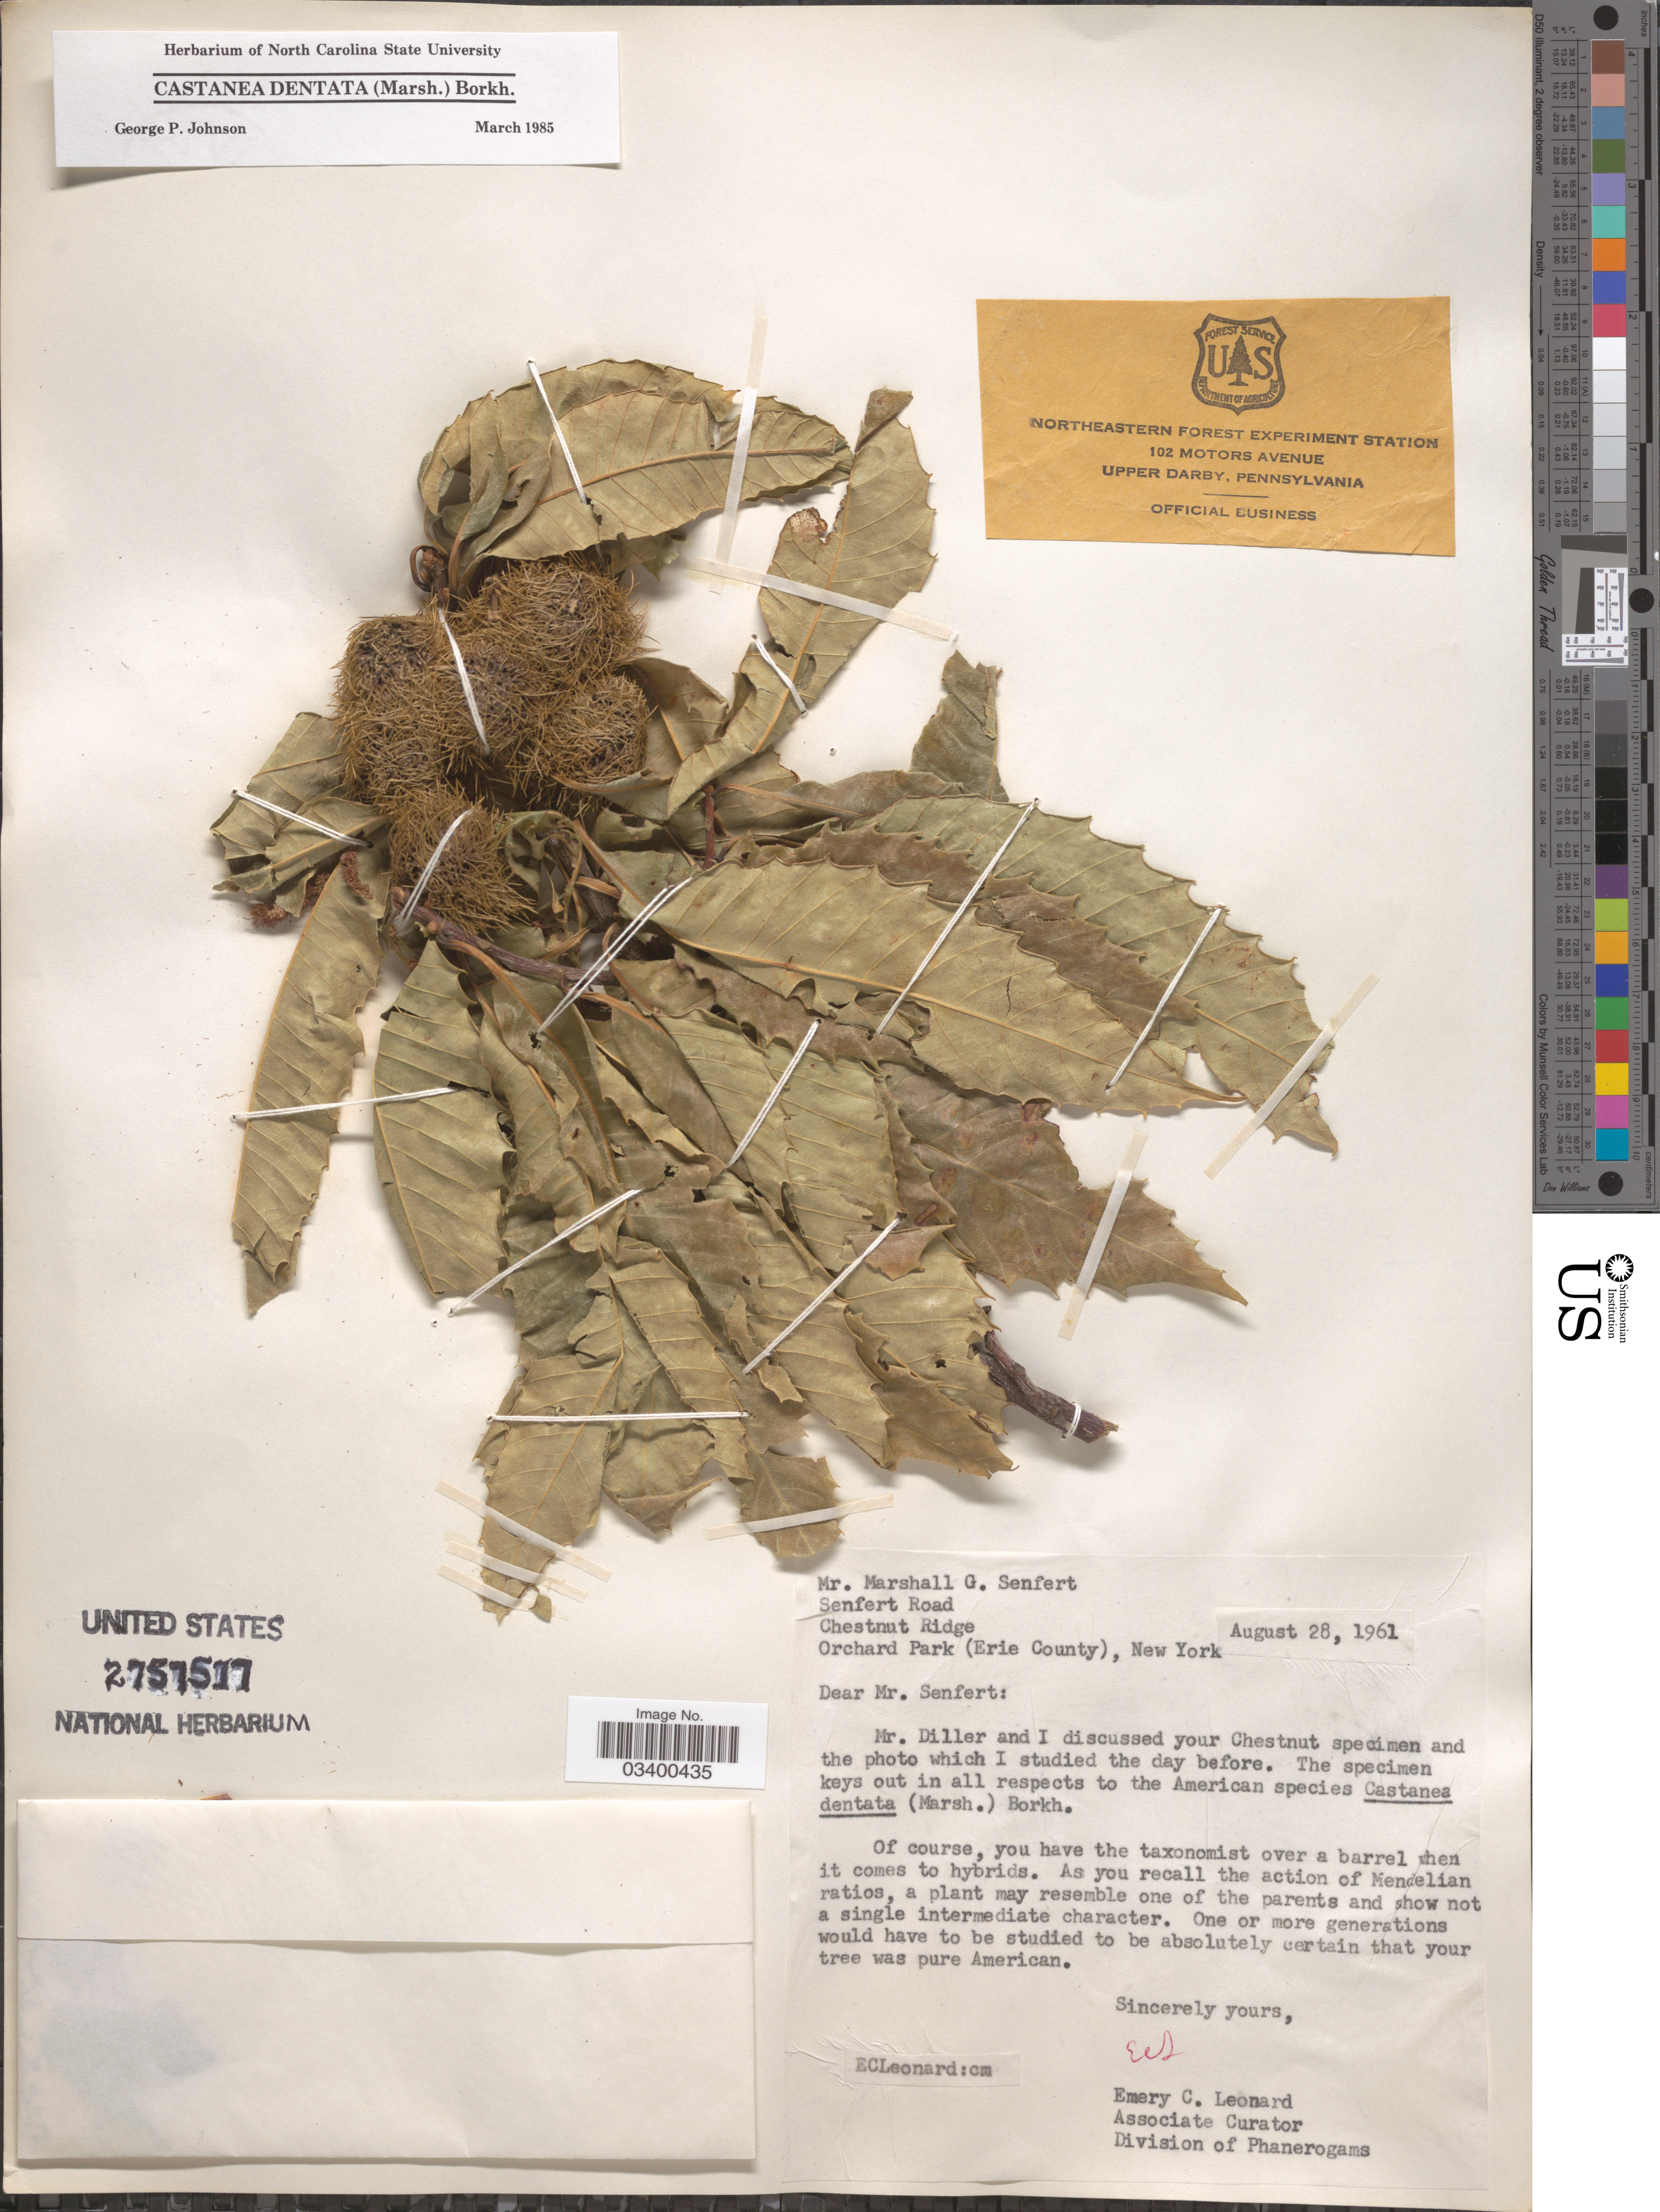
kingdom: Plantae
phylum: Tracheophyta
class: Magnoliopsida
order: Fagales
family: Fagaceae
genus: Castanea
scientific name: Castanea dentata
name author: (Marshall) Borkh.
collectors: M. Senfert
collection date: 1961-08-28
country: United States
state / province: New York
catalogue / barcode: US 2757517